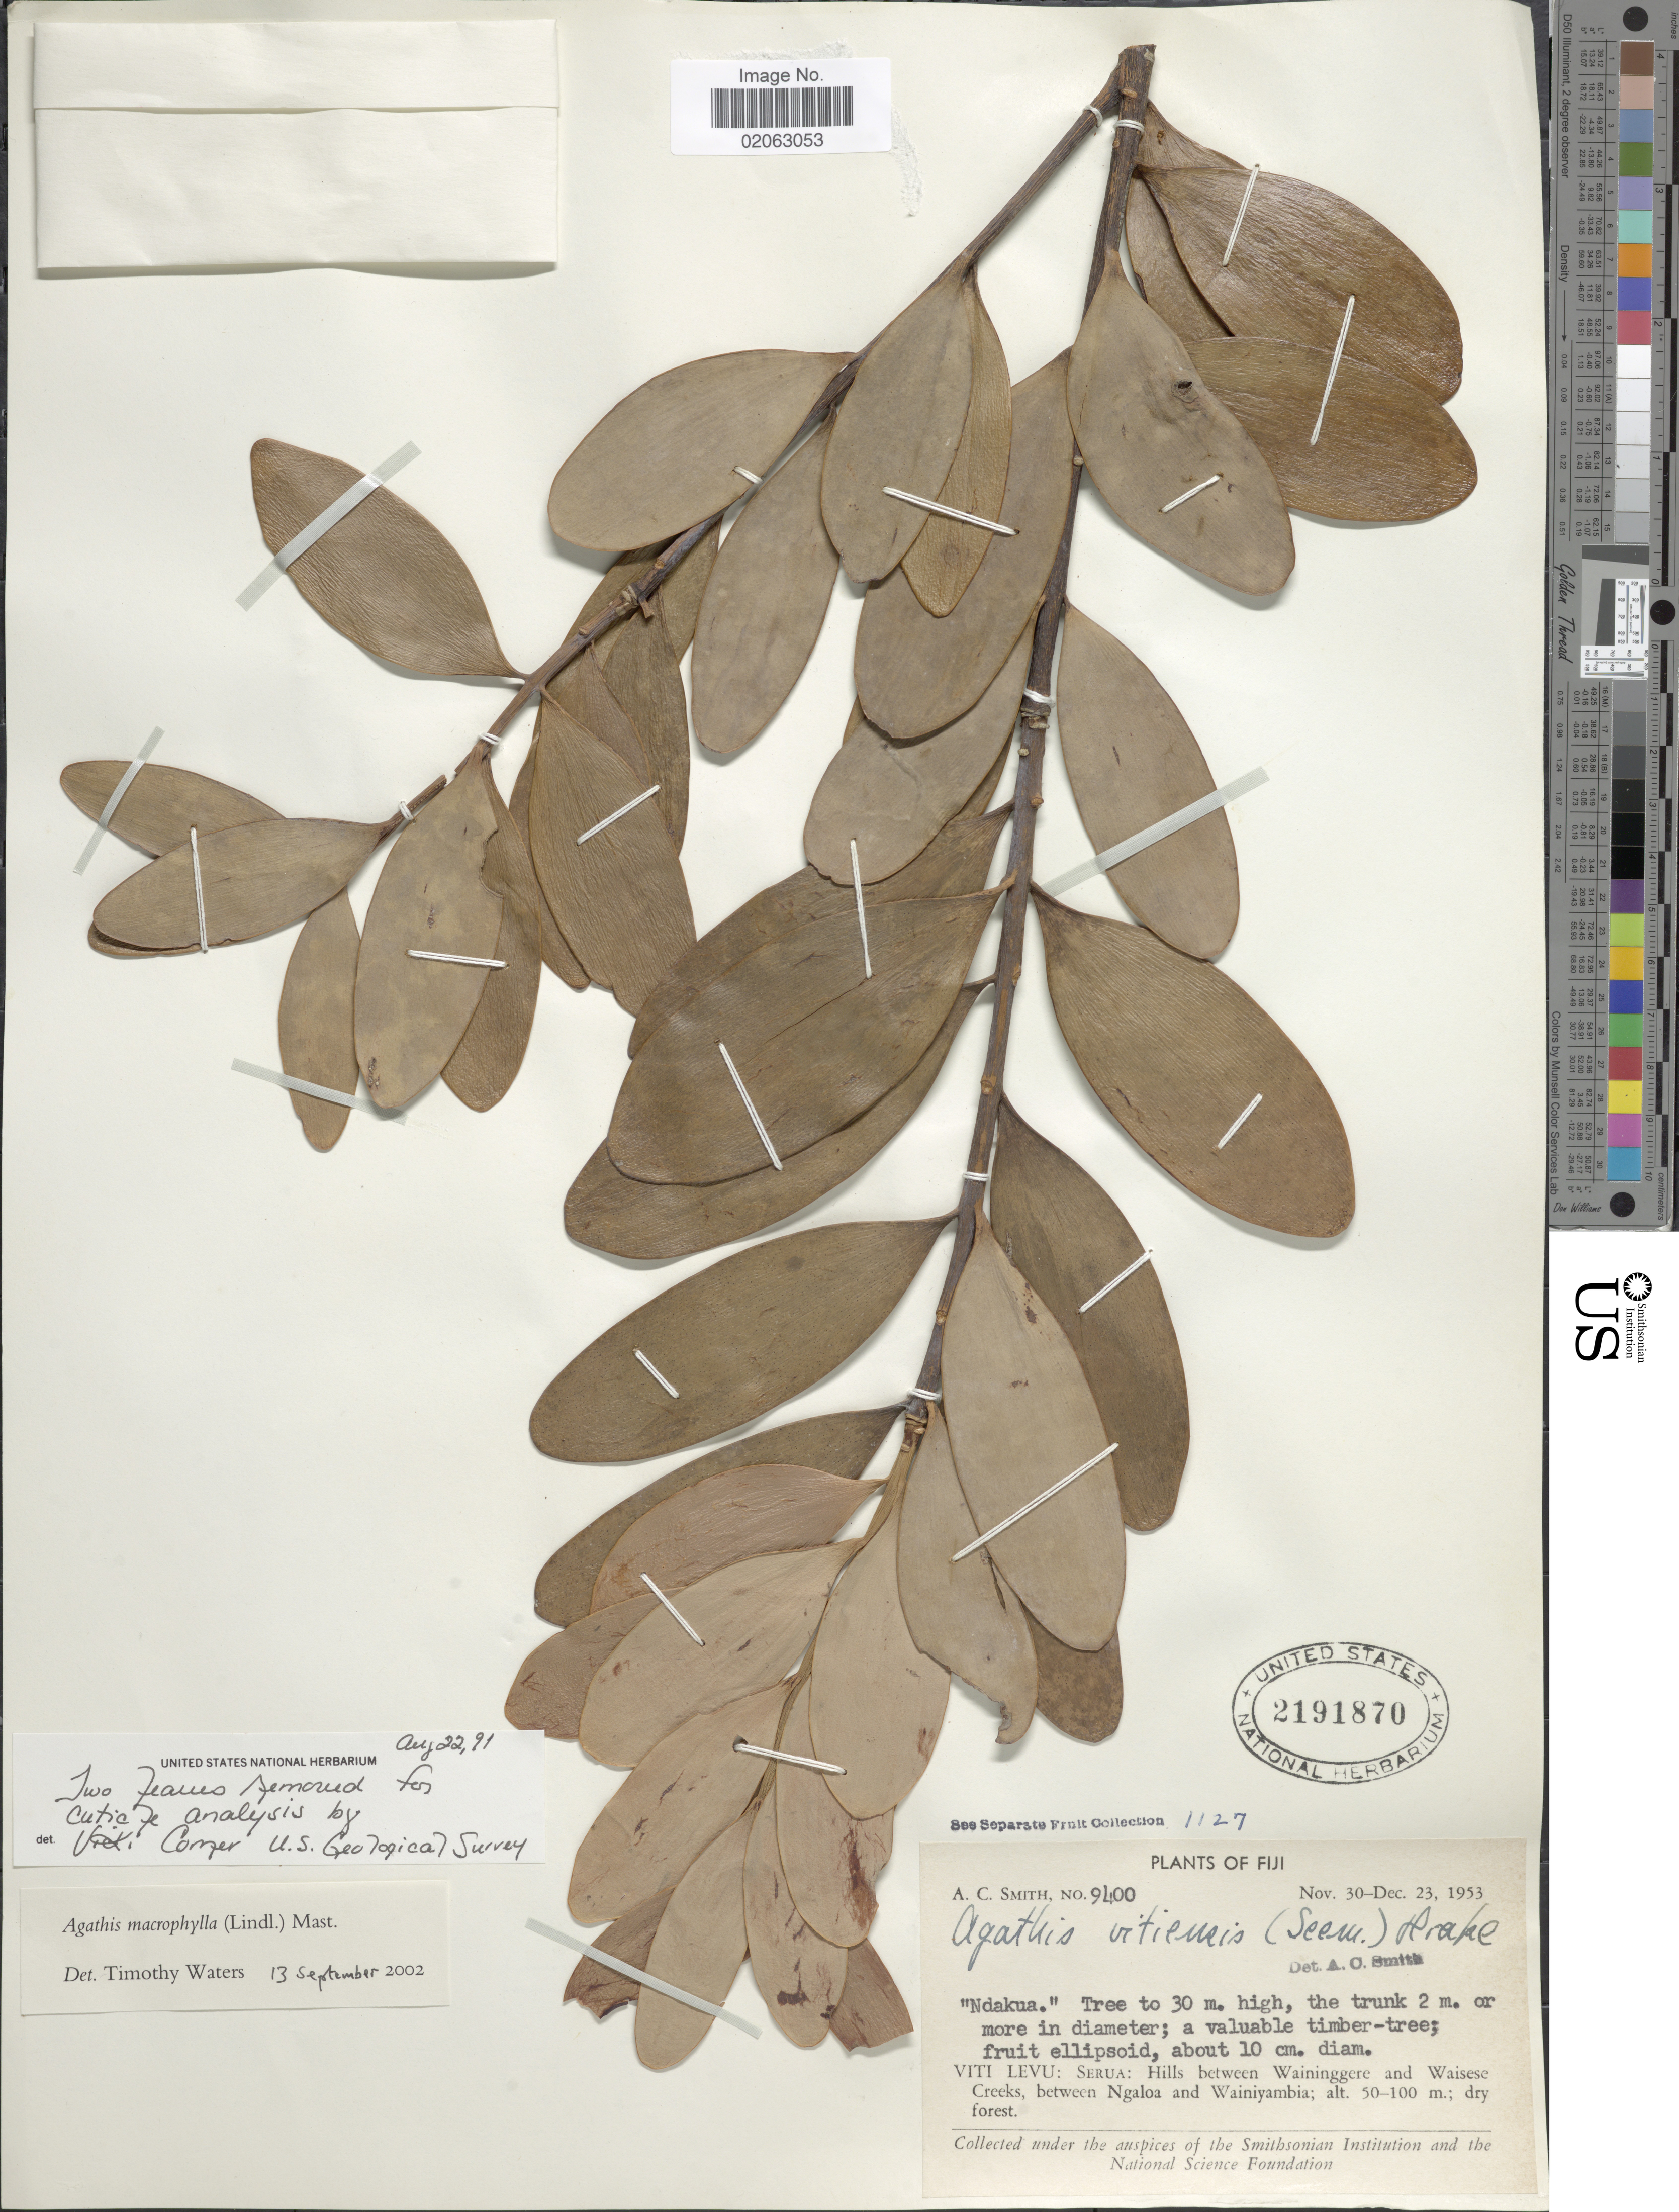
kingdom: Plantae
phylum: Tracheophyta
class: Pinopsida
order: Pinales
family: Araucariaceae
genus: Agathis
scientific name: Agathis macrophylla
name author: (Lindl.) Mast.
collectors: A. C. Smith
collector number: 9400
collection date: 1953-11-30/1953-12-23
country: Fiji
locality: Ndakua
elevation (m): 50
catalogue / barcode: US 2191870